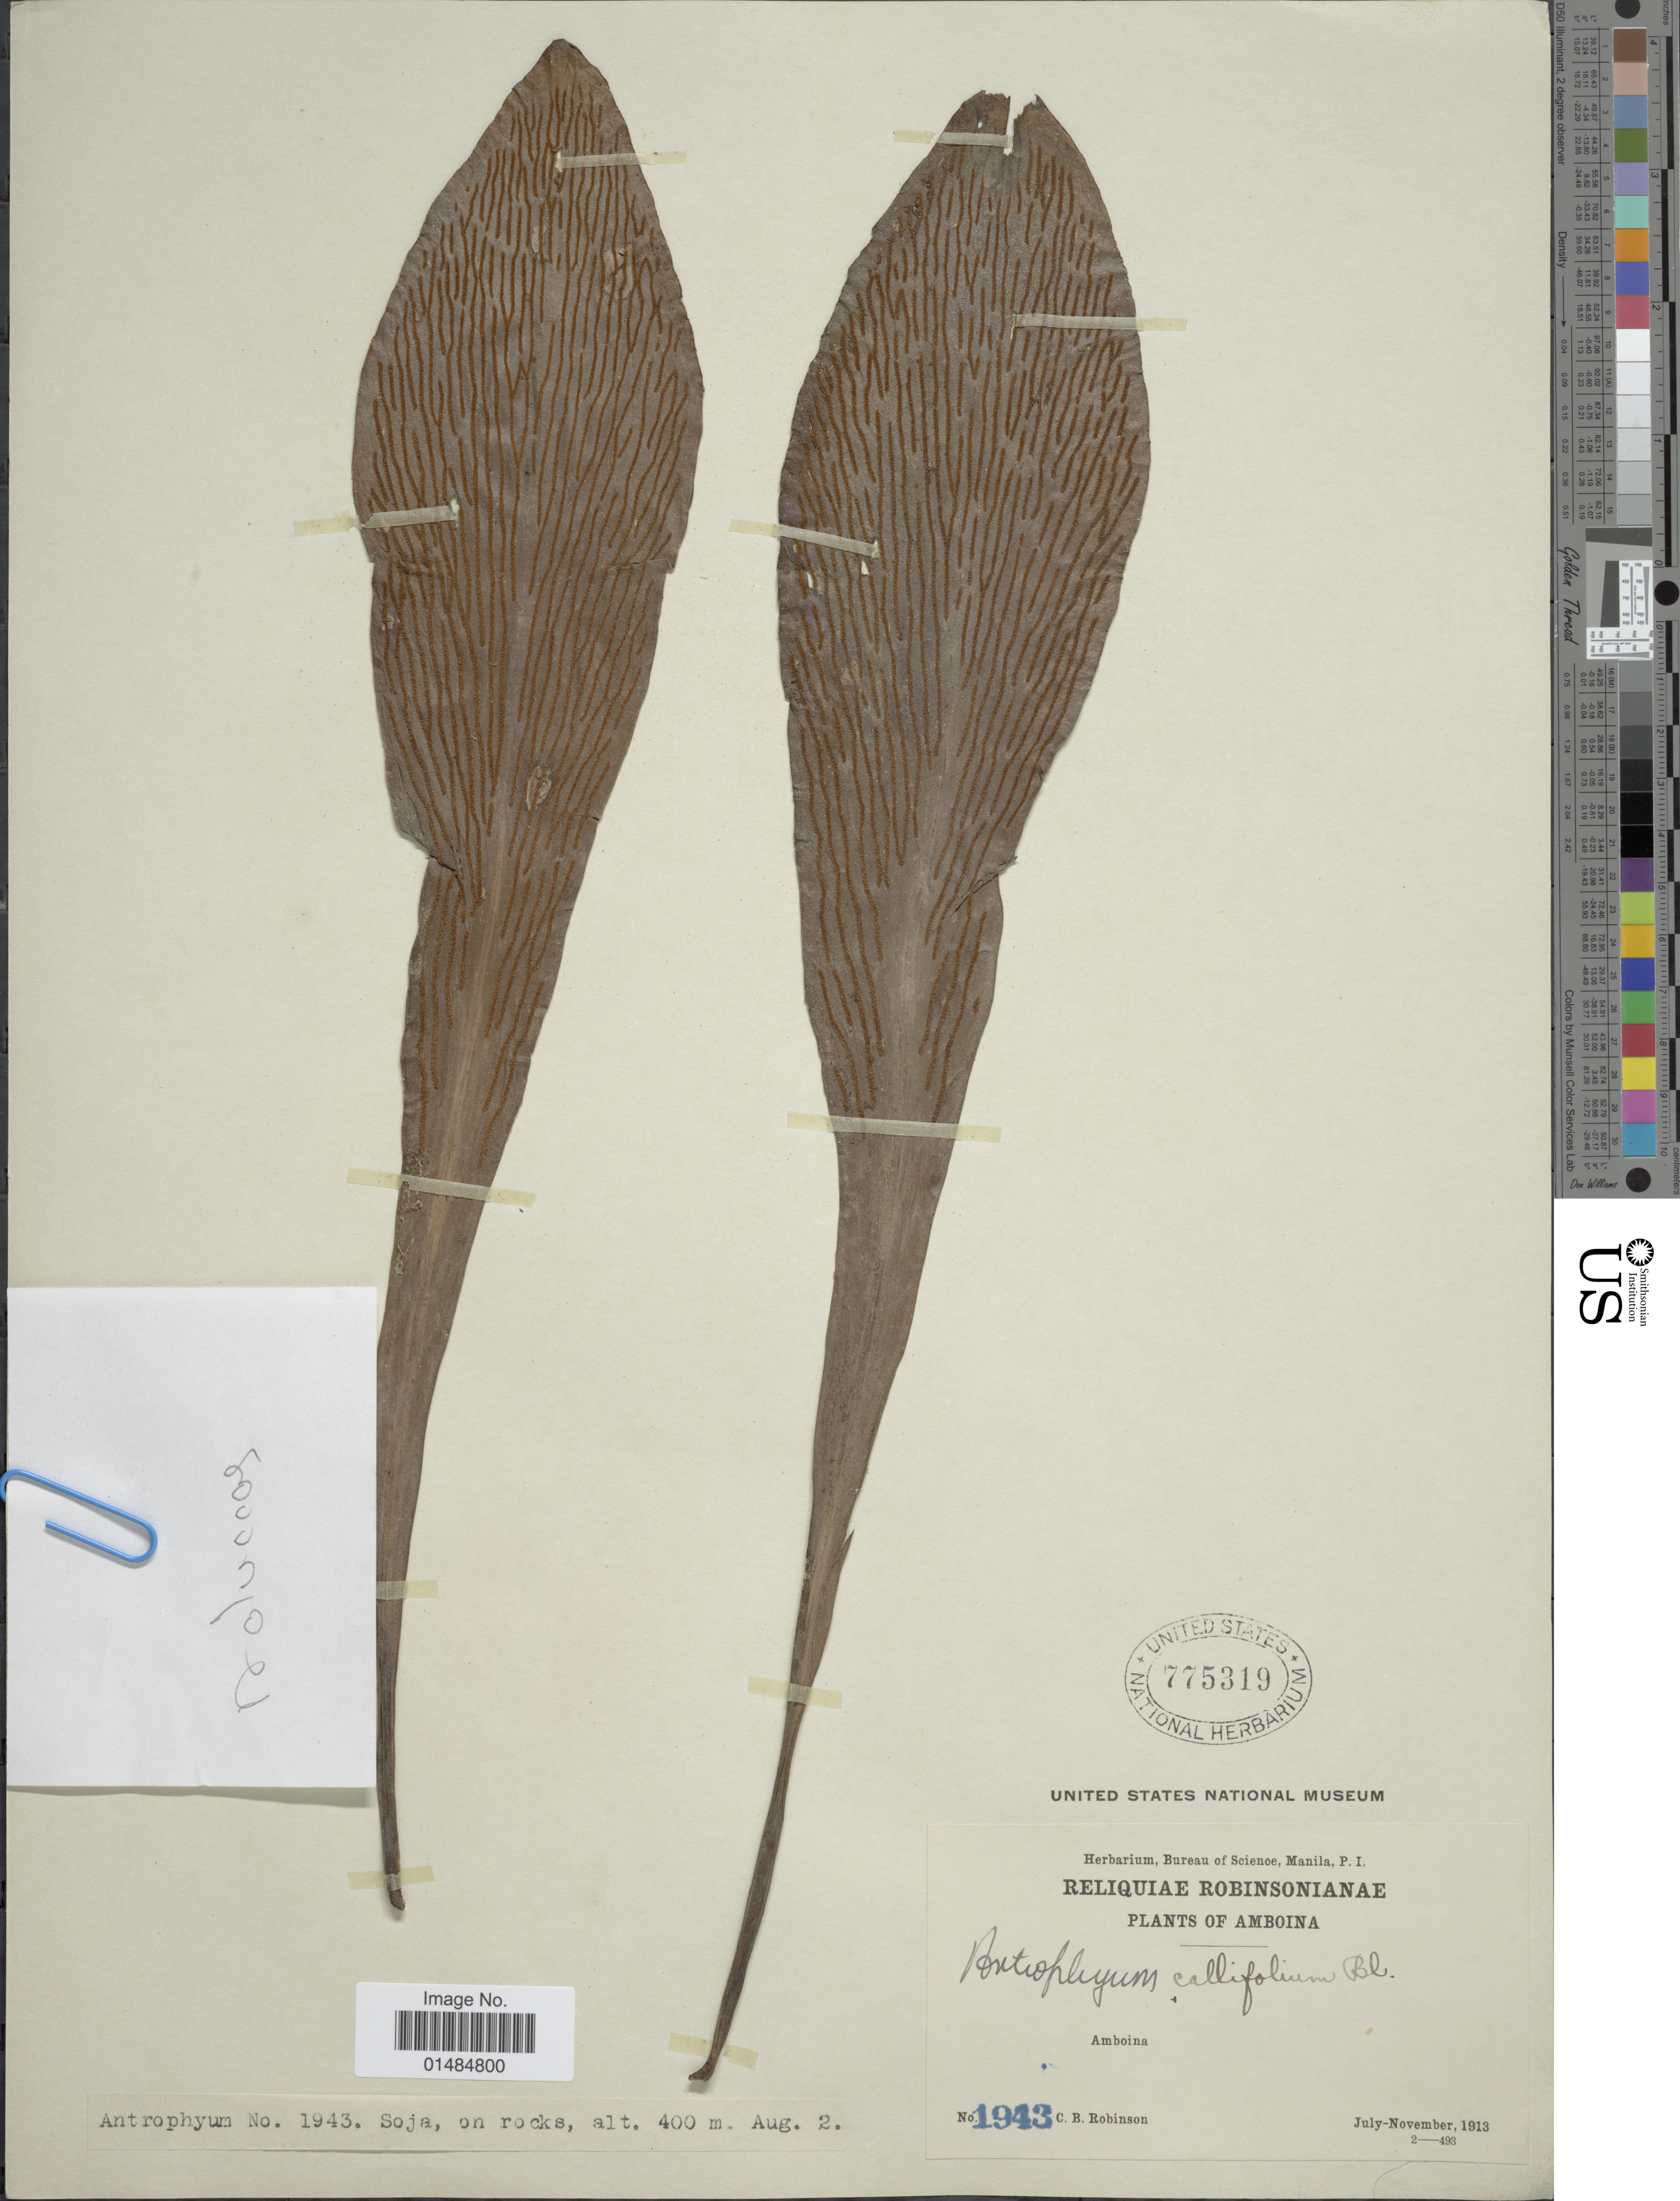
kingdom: Plantae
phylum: Tracheophyta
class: Polypodiopsida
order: Polypodiales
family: Pteridaceae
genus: Antrophyum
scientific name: Antrophyum callifolium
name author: Blume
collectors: C. Robinson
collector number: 1943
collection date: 1913-08-02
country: Indonesia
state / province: Maluku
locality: Amboina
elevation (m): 400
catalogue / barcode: US 775319